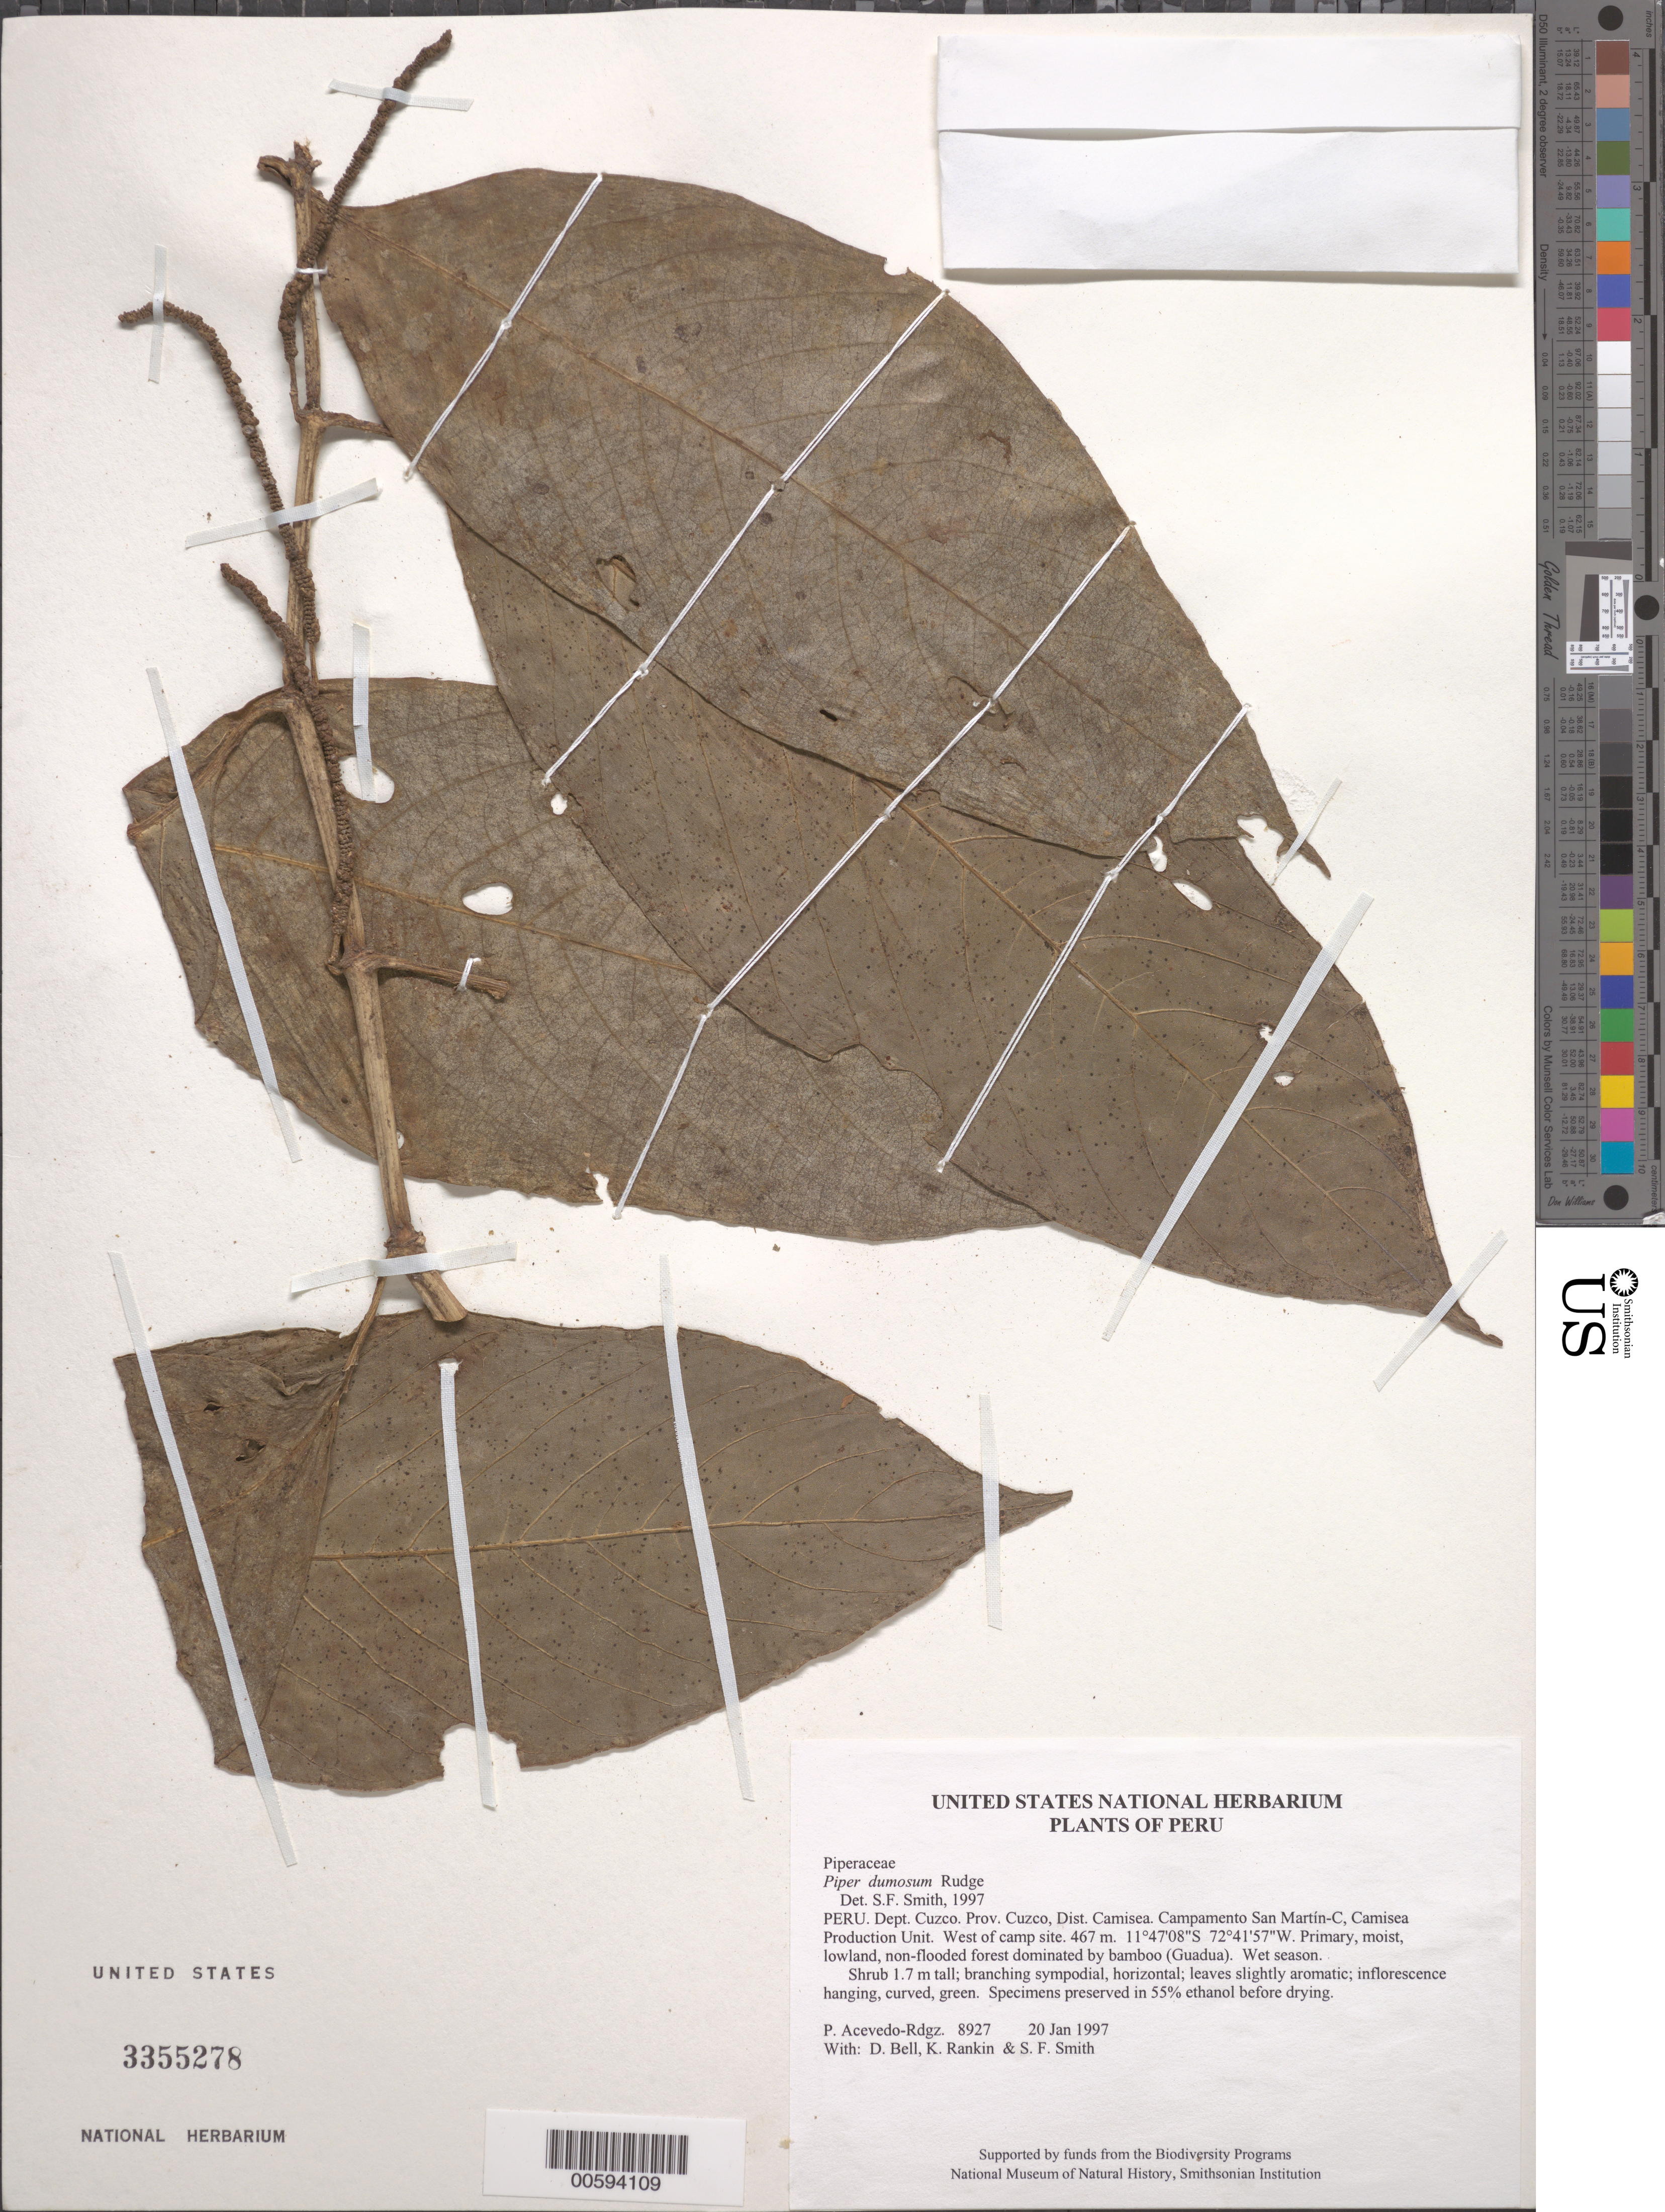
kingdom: Plantae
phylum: Tracheophyta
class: Magnoliopsida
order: Piperales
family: Piperaceae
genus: Piper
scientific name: Piper dumosum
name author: Rudge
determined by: Smith, Stephen F., (US), NMNH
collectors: P. Acevedo-Rodr., D. A. Bell, K. B. Rankin & S.F. Smith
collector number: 8927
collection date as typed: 20 Jan 1997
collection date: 1997-01-20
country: Peru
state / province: Cusco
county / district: Cusco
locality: Districto Camisea, Campamento San Martín-C, Camisea Production Unit. West of camp site.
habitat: Primary, moist, lowland, non-flooded forest dominated by bamboo (Guadua). Wet season.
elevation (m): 467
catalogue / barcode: US 3355278